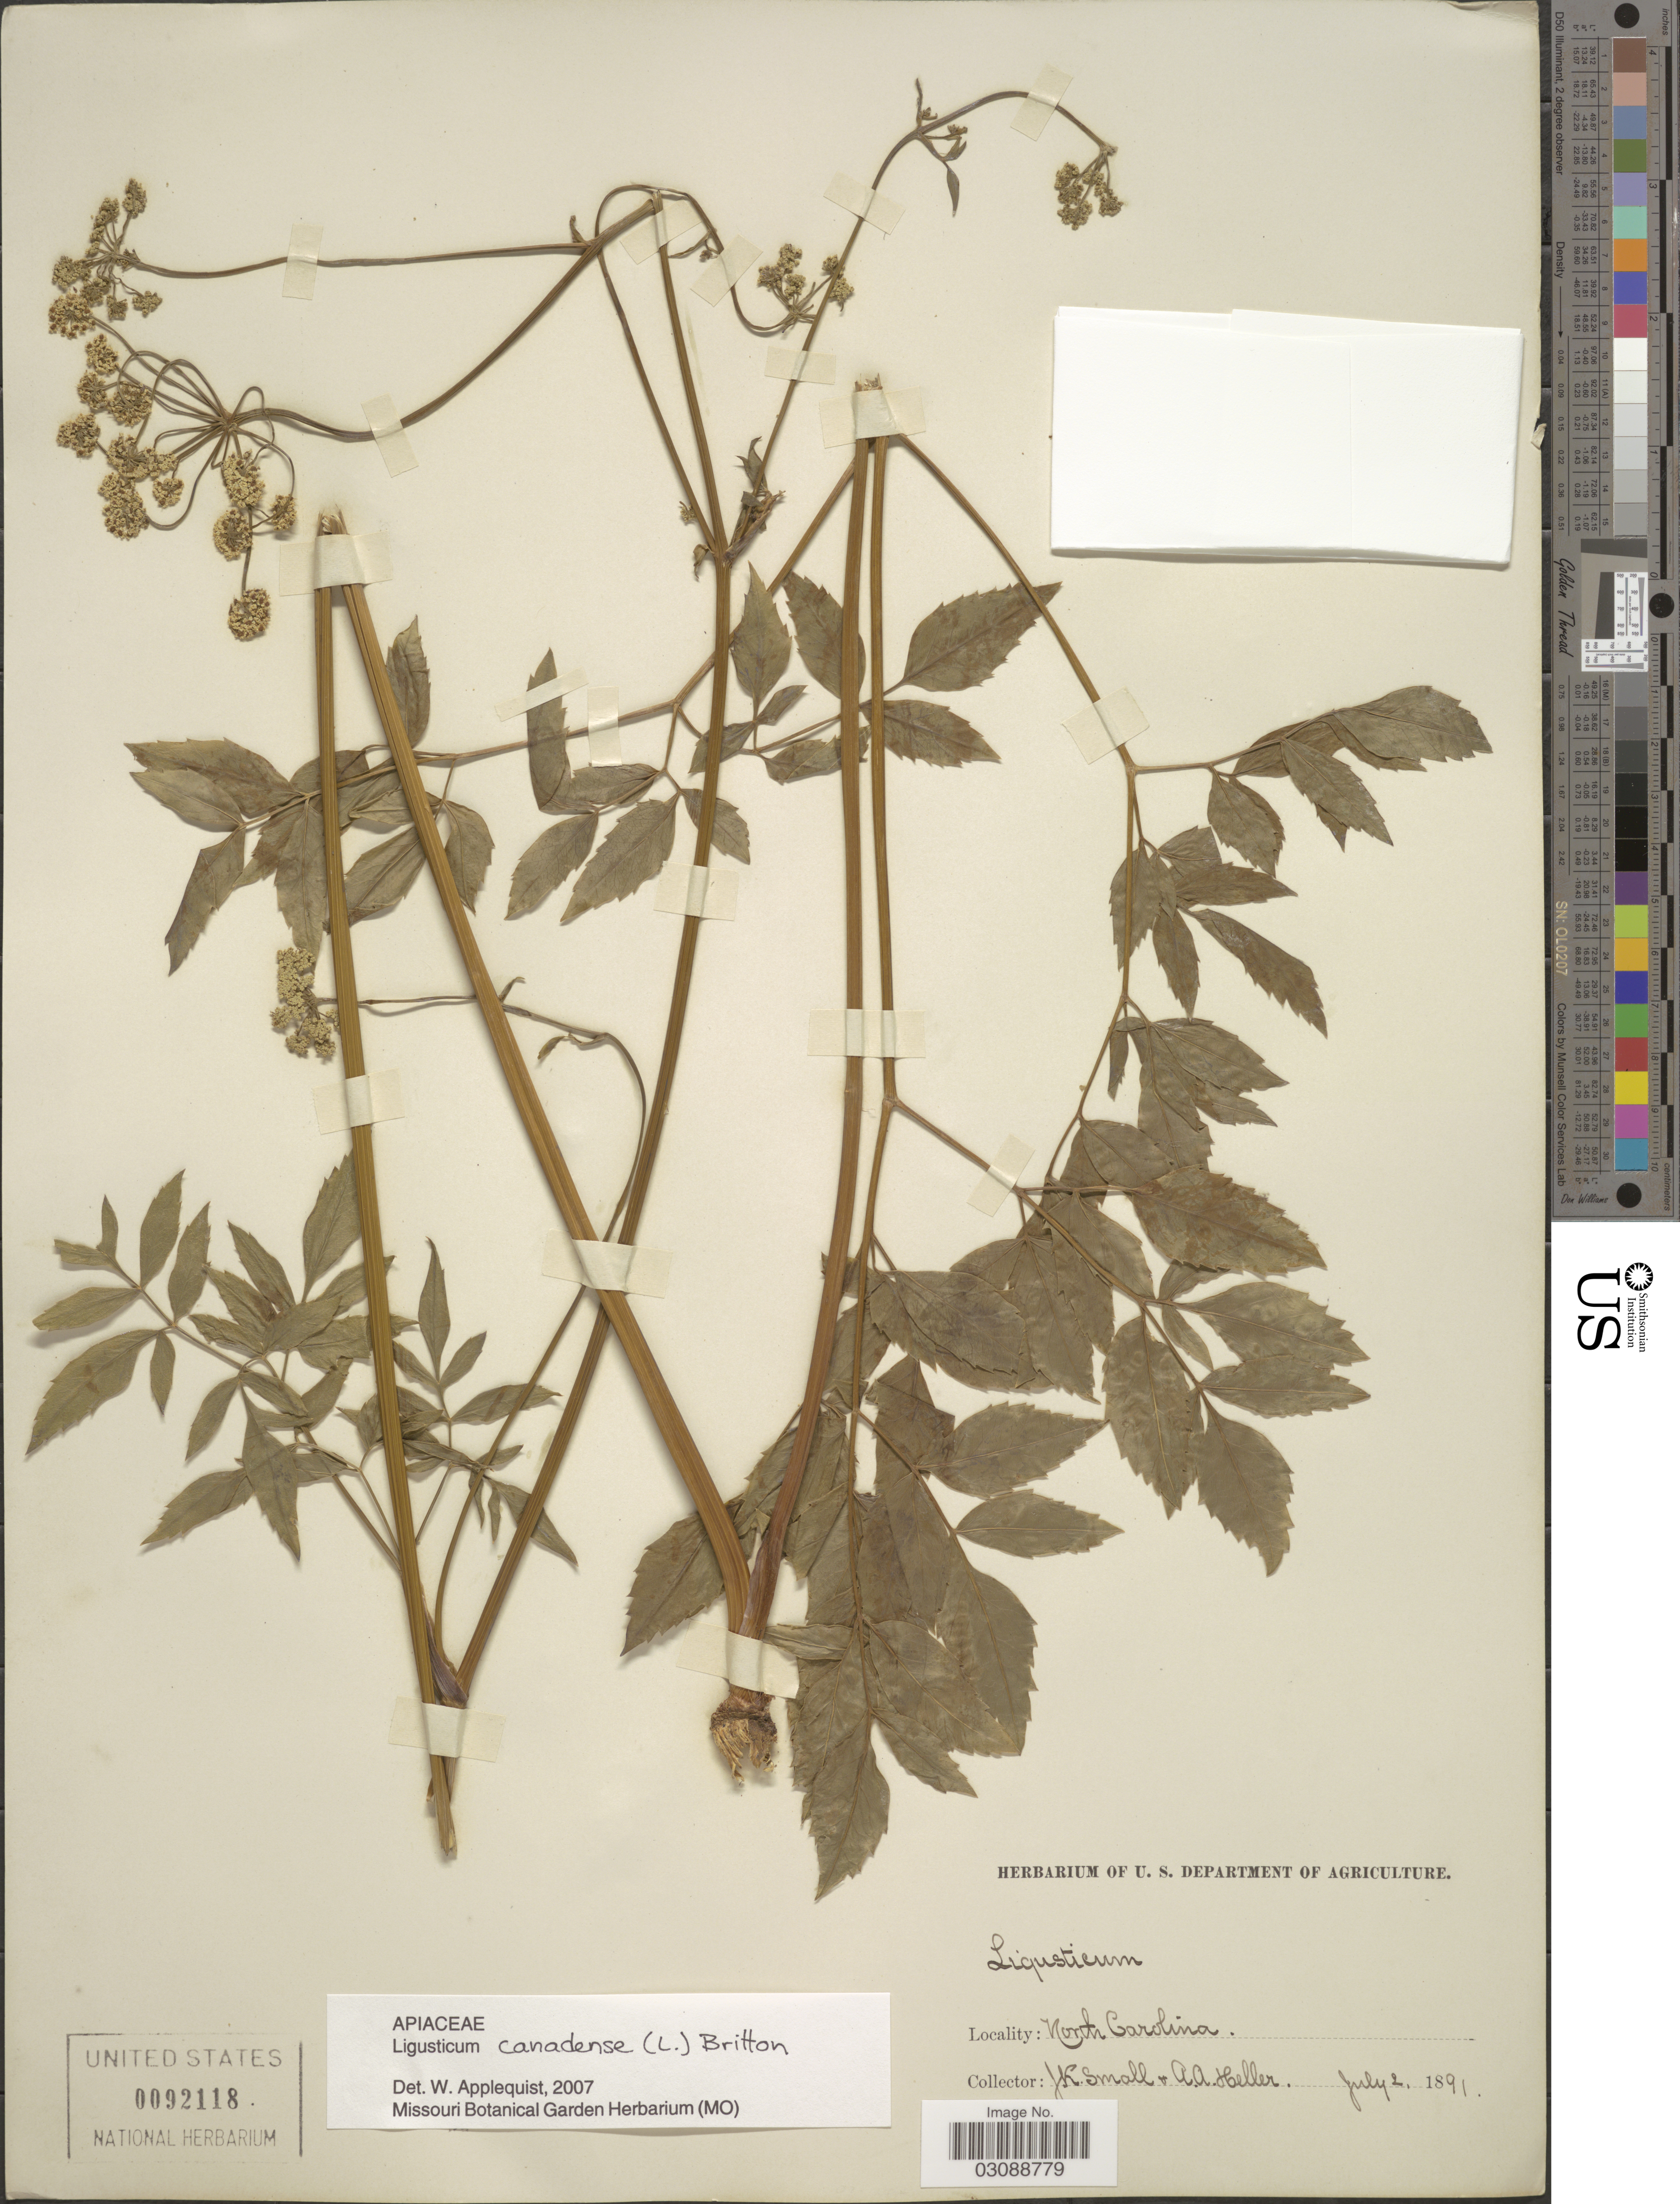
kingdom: Plantae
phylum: Tracheophyta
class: Magnoliopsida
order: Apiales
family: Apiaceae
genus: Ligusticum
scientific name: Ligusticum canadense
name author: (L.) Britton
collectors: J. K. Small & A. A. Heller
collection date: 1891-07-02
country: United States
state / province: North Carolina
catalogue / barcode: US 92118